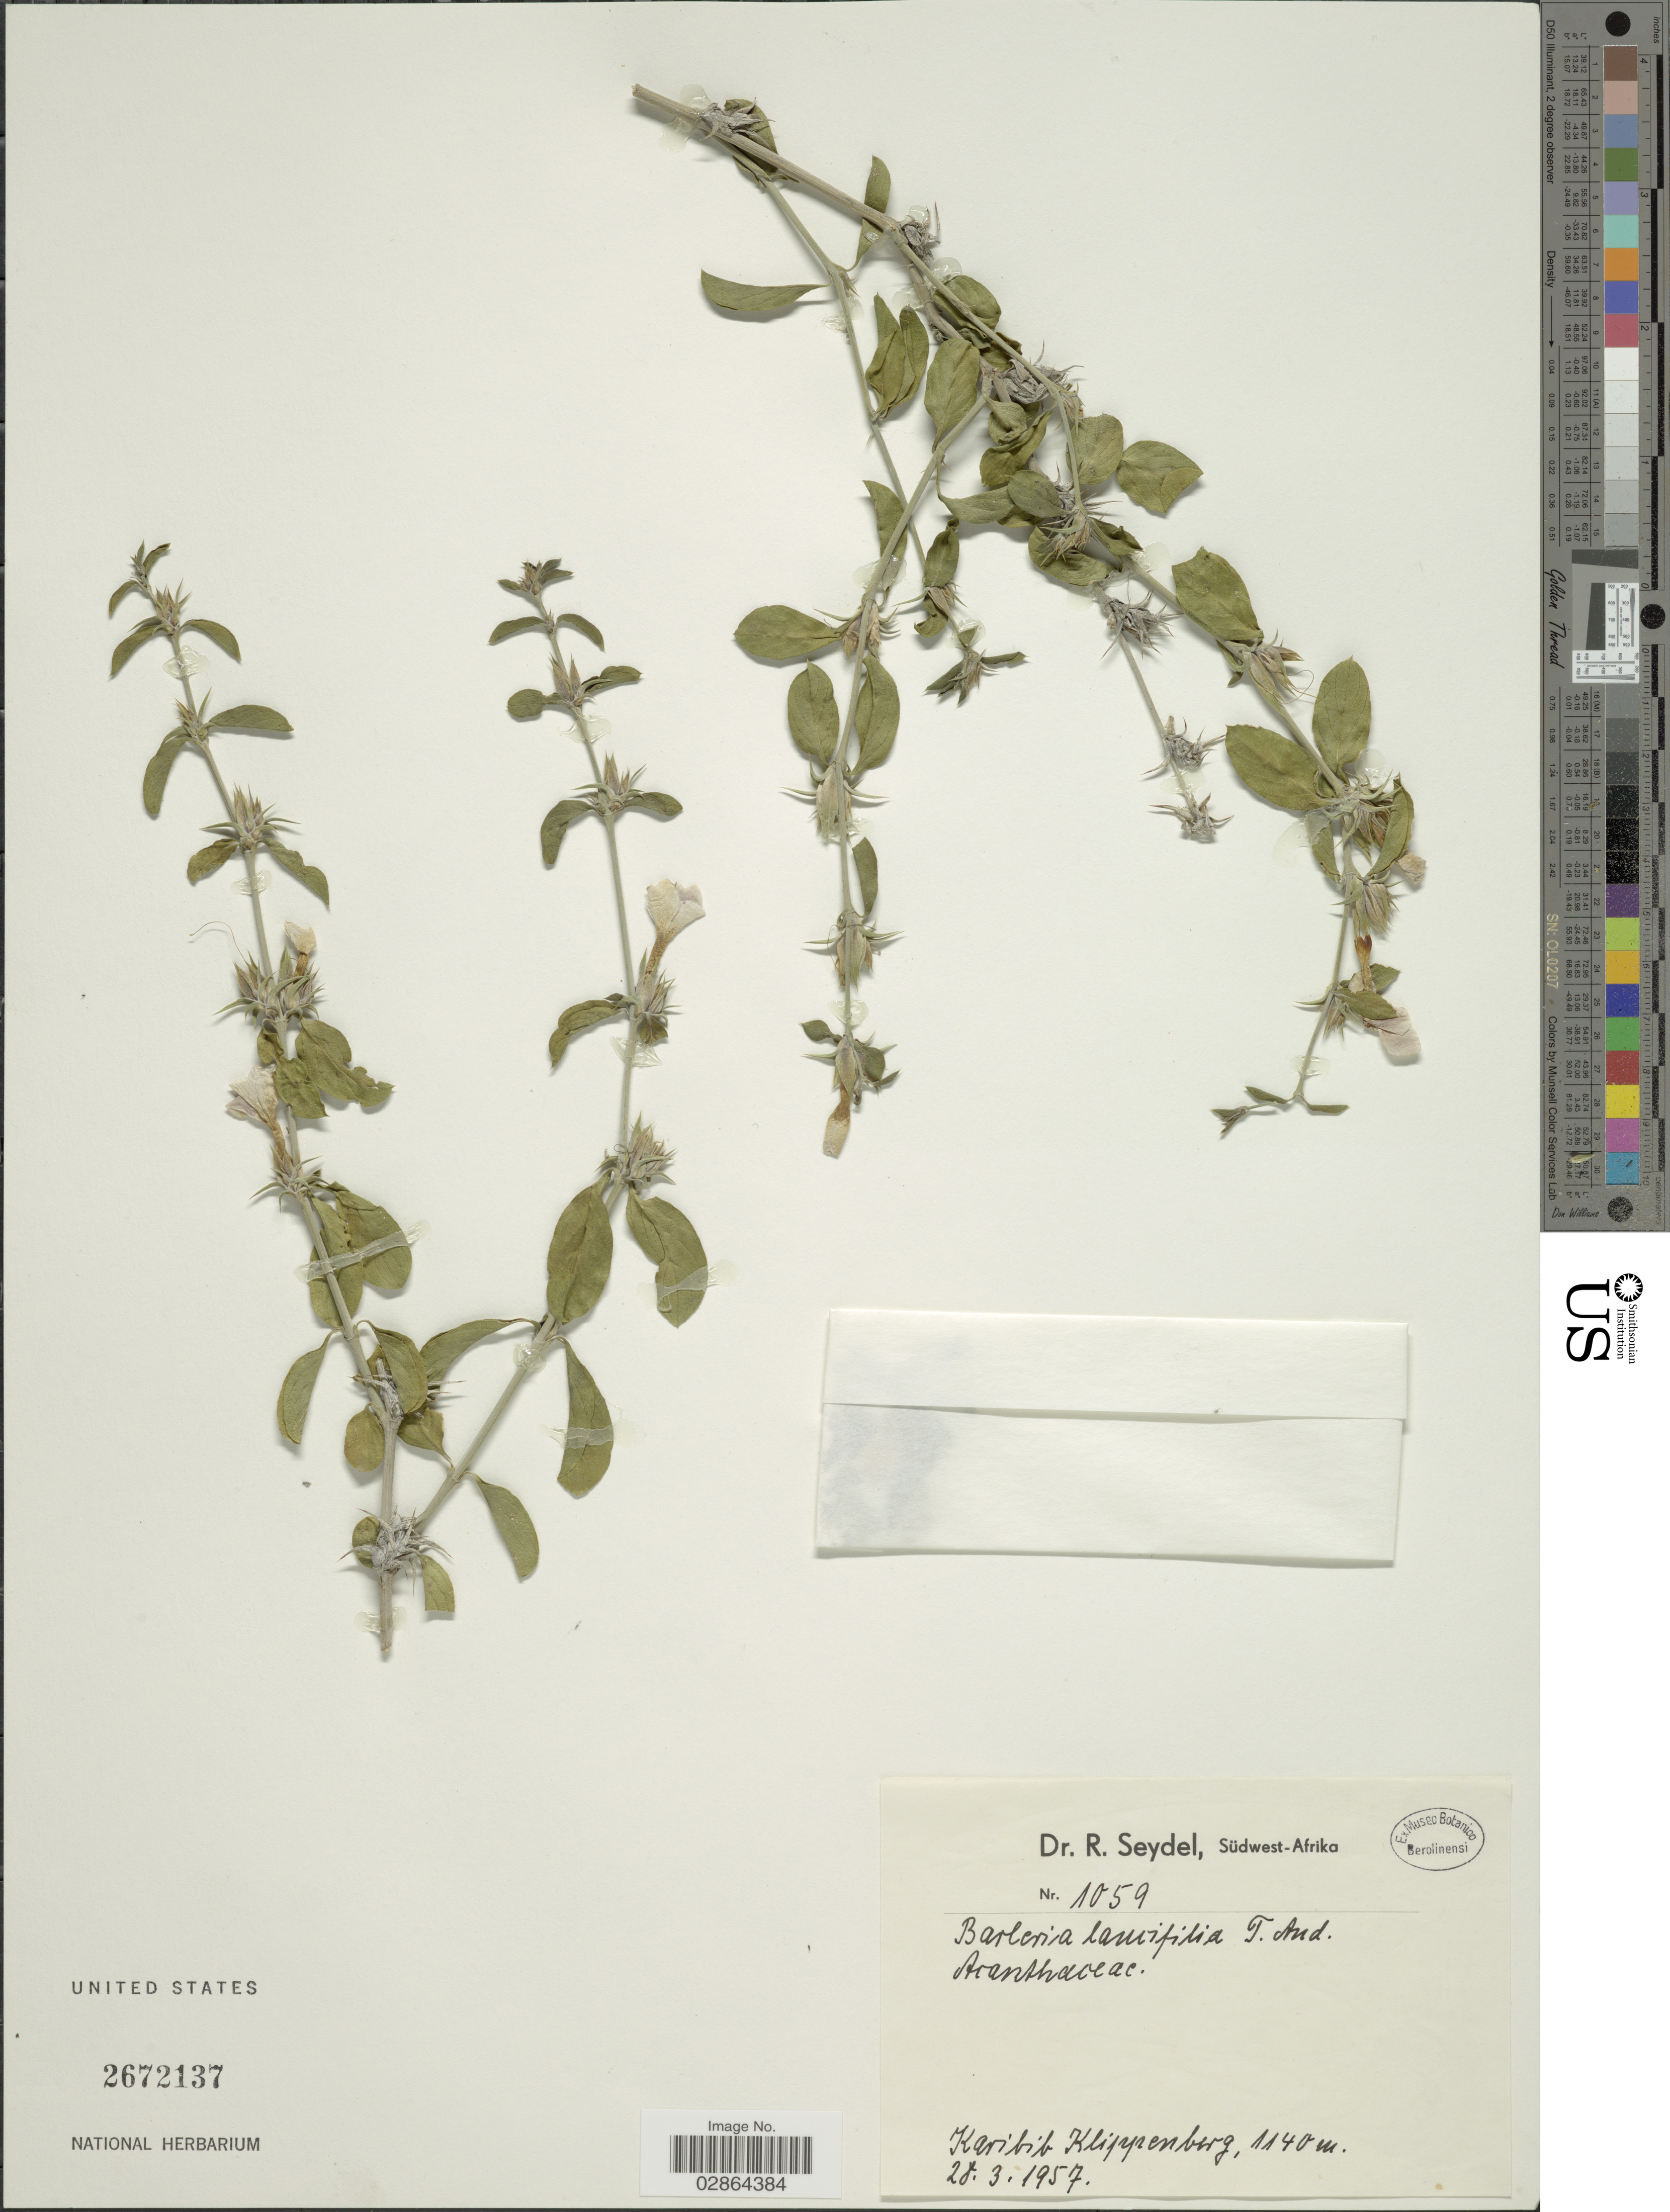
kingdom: Plantae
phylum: Tracheophyta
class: Magnoliopsida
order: Lamiales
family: Acanthaceae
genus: Barleria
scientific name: Barleria lancifolia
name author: T. Anderson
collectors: R. Seydel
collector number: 1059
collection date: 1957-03-28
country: Namibia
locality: Südwest-Afrika. Karibib Klippenberg.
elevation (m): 1140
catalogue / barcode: US 2672137